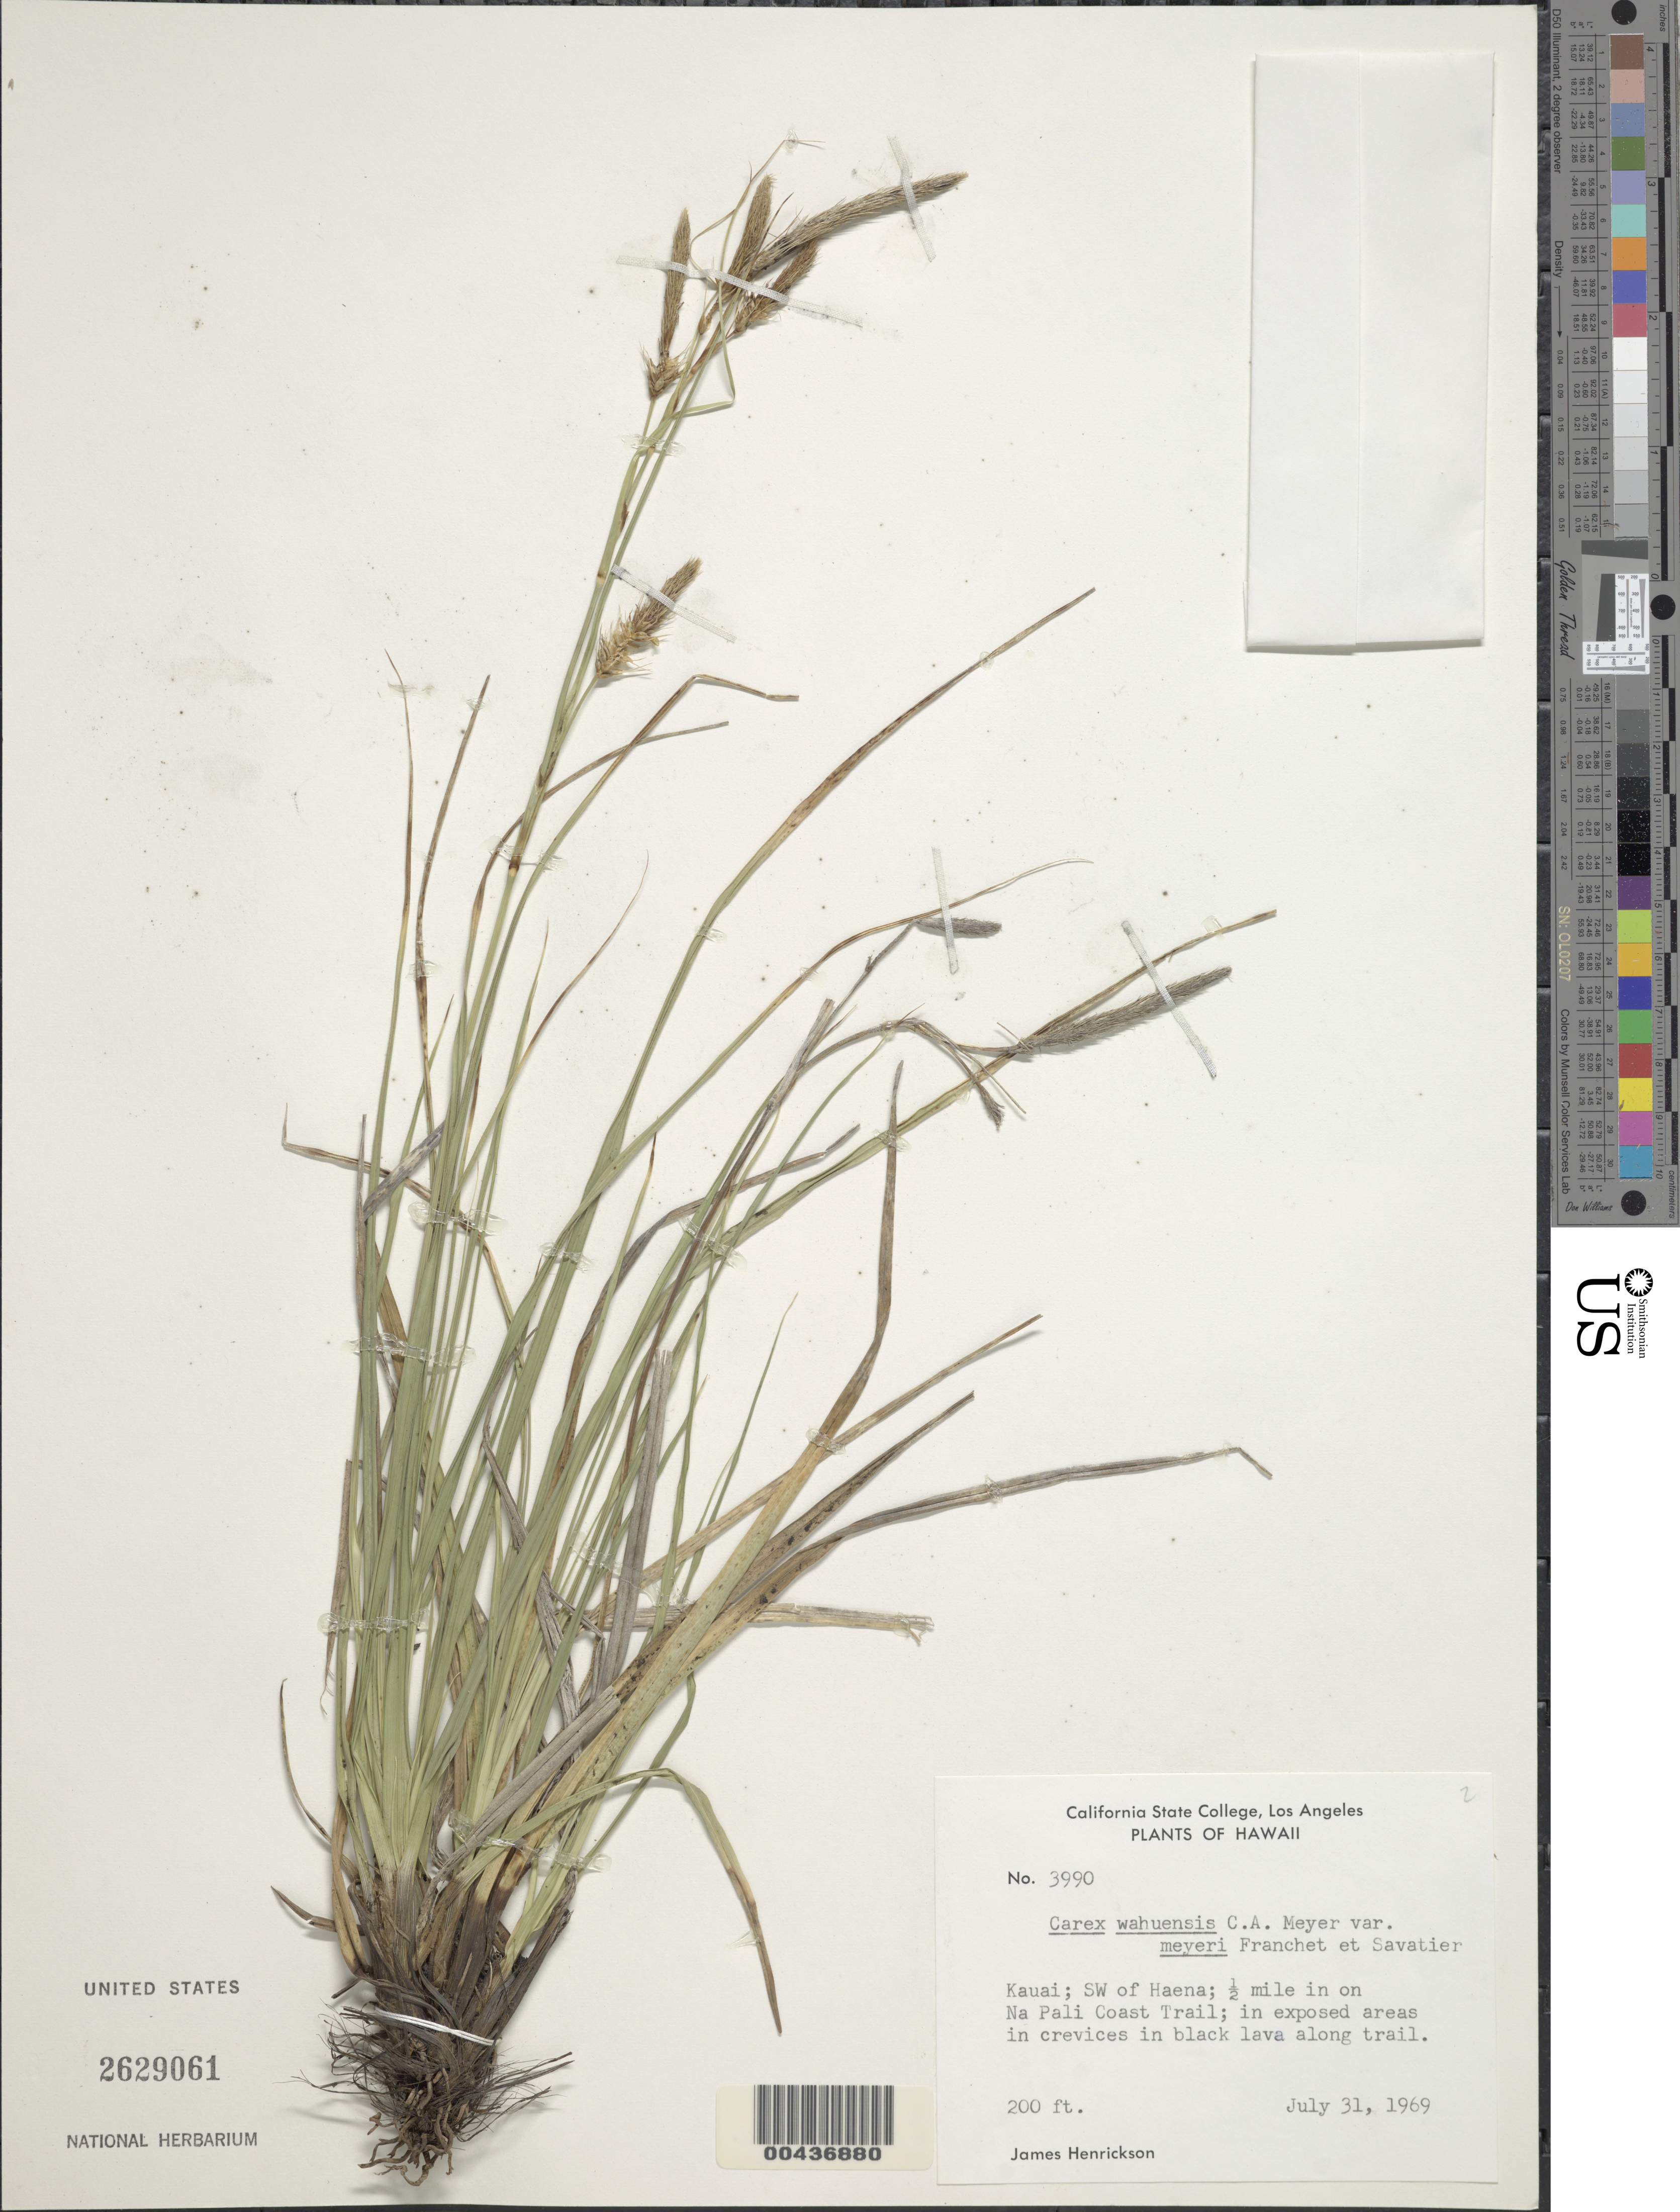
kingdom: Plantae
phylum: Tracheophyta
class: Liliopsida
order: Poales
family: Cyperaceae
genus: Carex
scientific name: Carex wahuensis subsp. wahuensis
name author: C.A. Mey.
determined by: Wagner, W. L., (BOT), Smithsonian Institution - National Museum of Natural History (UNITED STATES)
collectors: J. S. Henrickson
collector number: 3990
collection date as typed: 31 Jul 1969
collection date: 1969-07-31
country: United States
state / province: Hawaii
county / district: Kauai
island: Kaua'i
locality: Kauai, southwest of Haena, 1/2 mile in on Na Pali Coast Trail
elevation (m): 61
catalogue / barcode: US 2629061